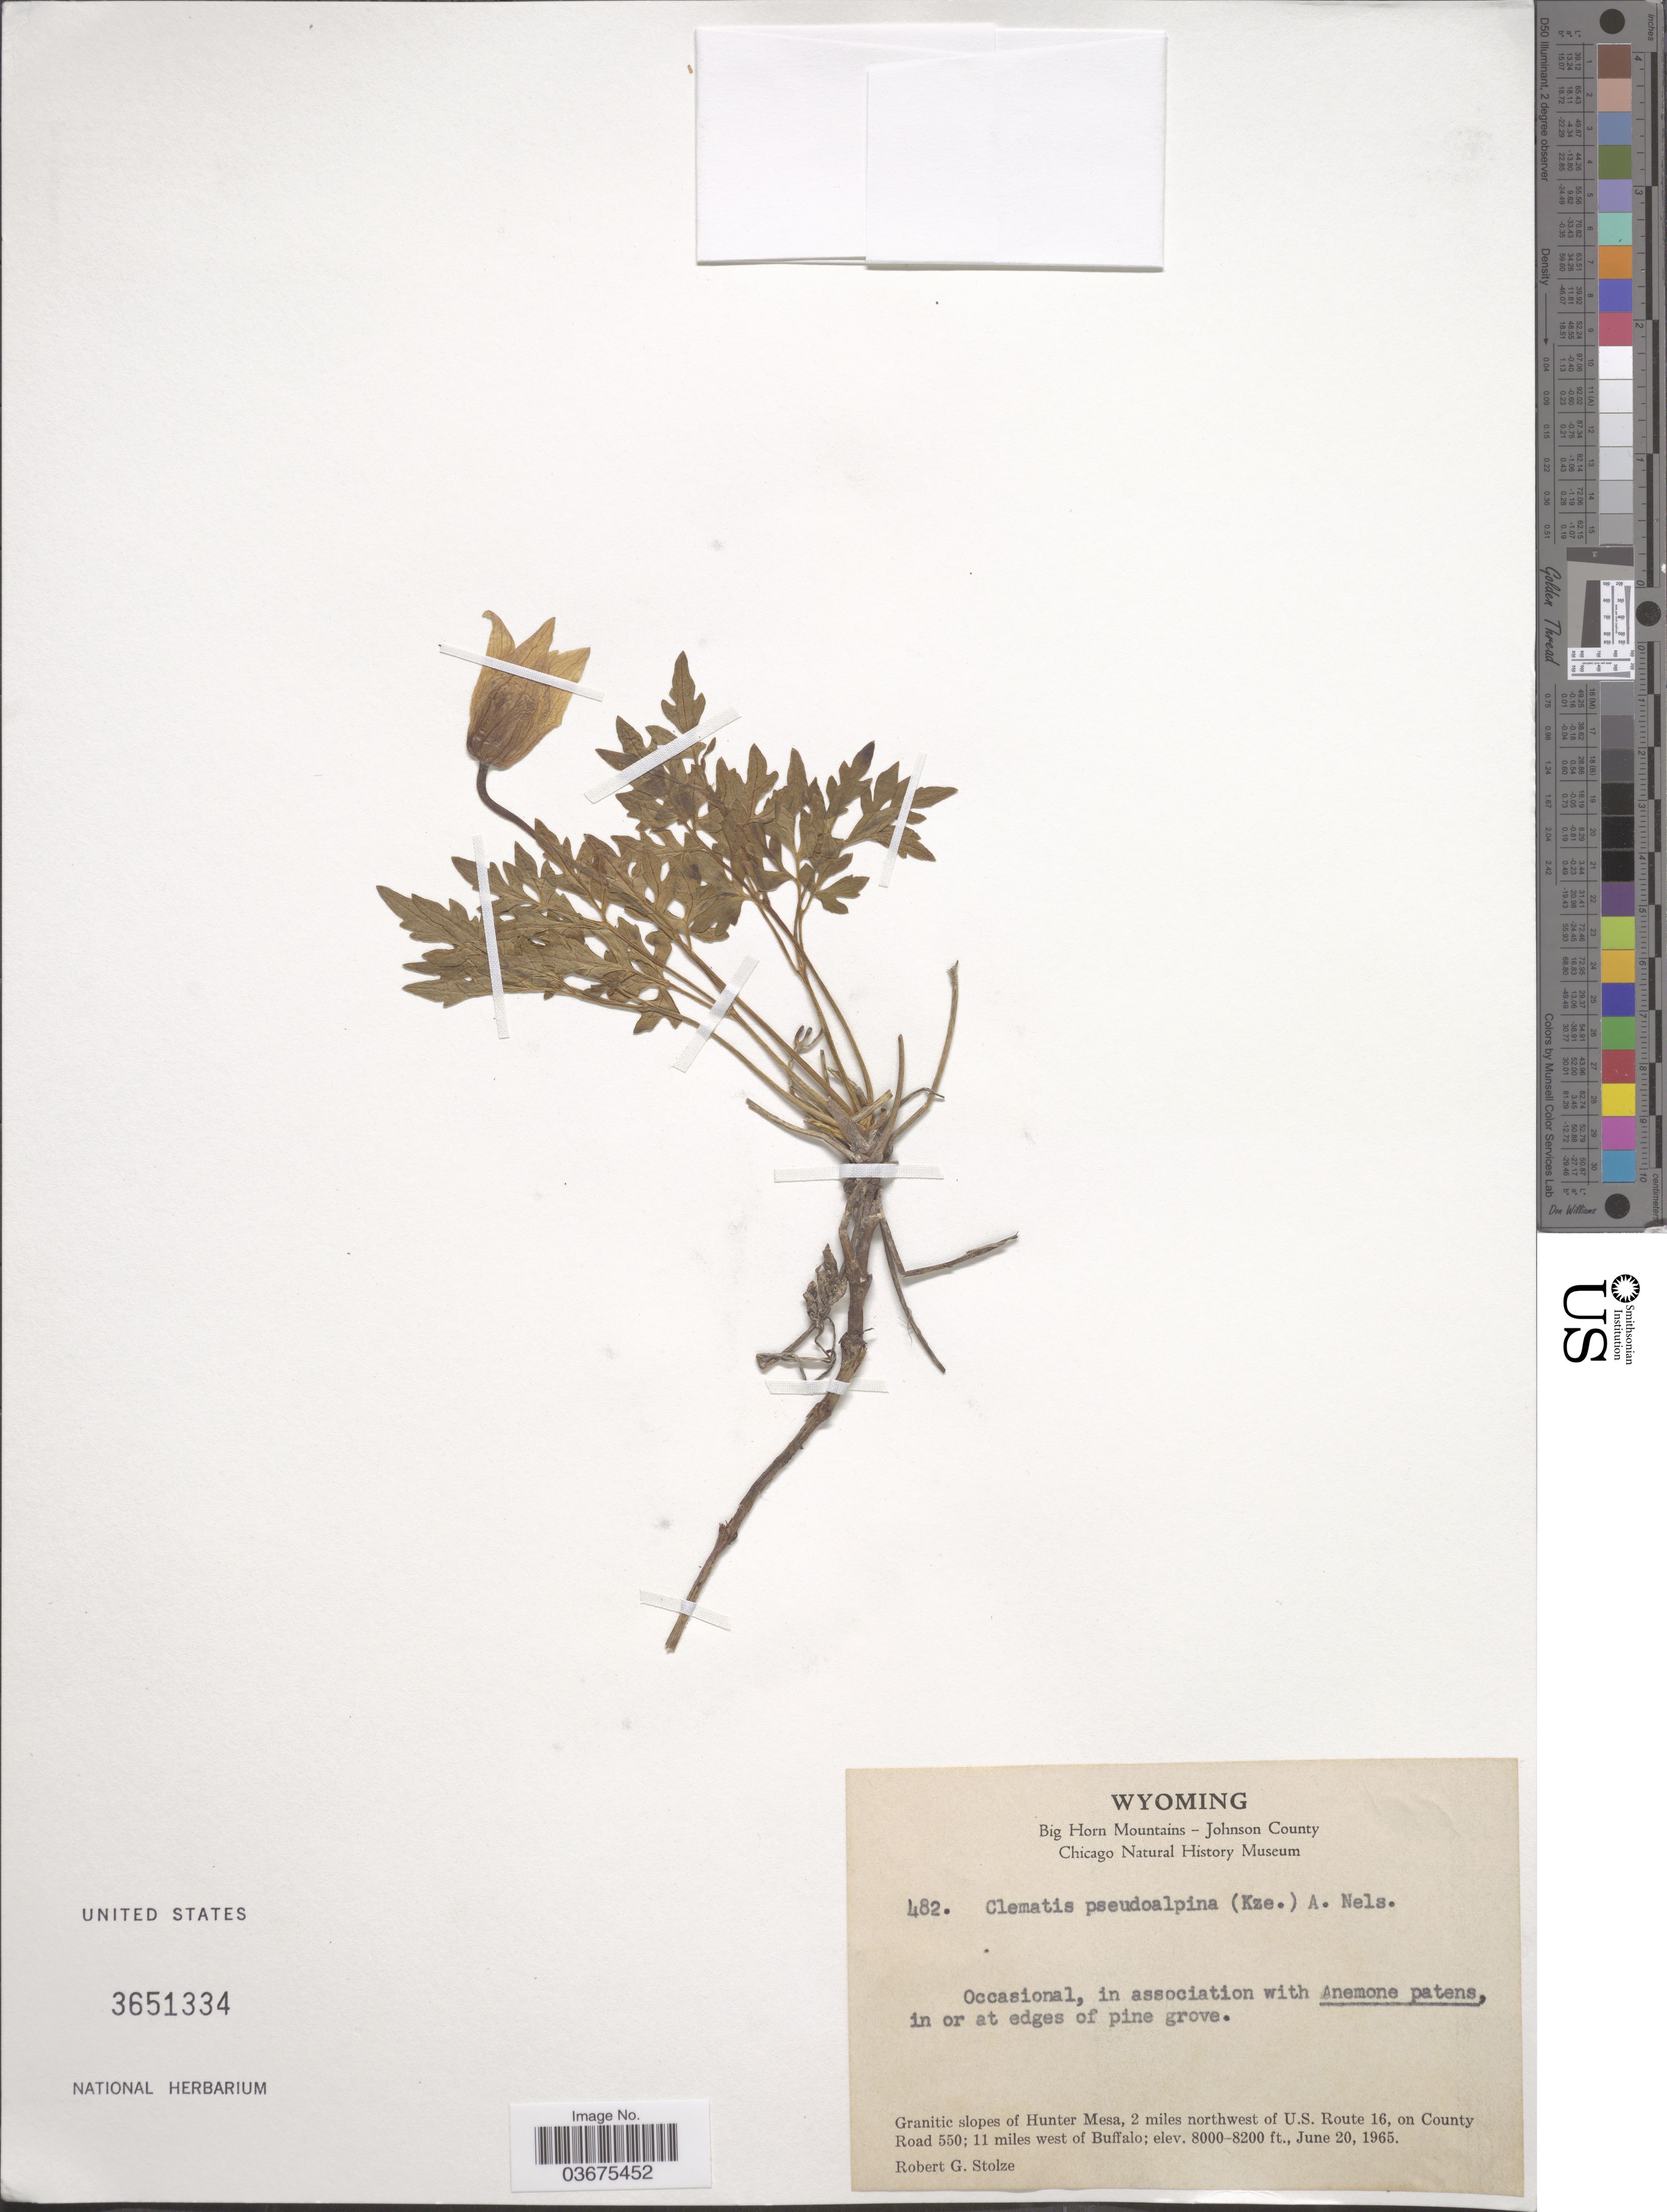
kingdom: Plantae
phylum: Tracheophyta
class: Magnoliopsida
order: Ranunculales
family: Ranunculaceae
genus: Clematis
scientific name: Clematis pseudoalpina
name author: (Kuntze) A. Nelson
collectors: R. G. Stolze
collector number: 482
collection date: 1965-06-20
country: United States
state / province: Wyoming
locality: Big Horn Mountains - Johnson County. Granitic slopes of Hunter Mesa, 2 miles northwest of U.S. Route 16, on County Road 550; 11 miles west of Buffalo.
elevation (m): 2438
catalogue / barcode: US 3651334